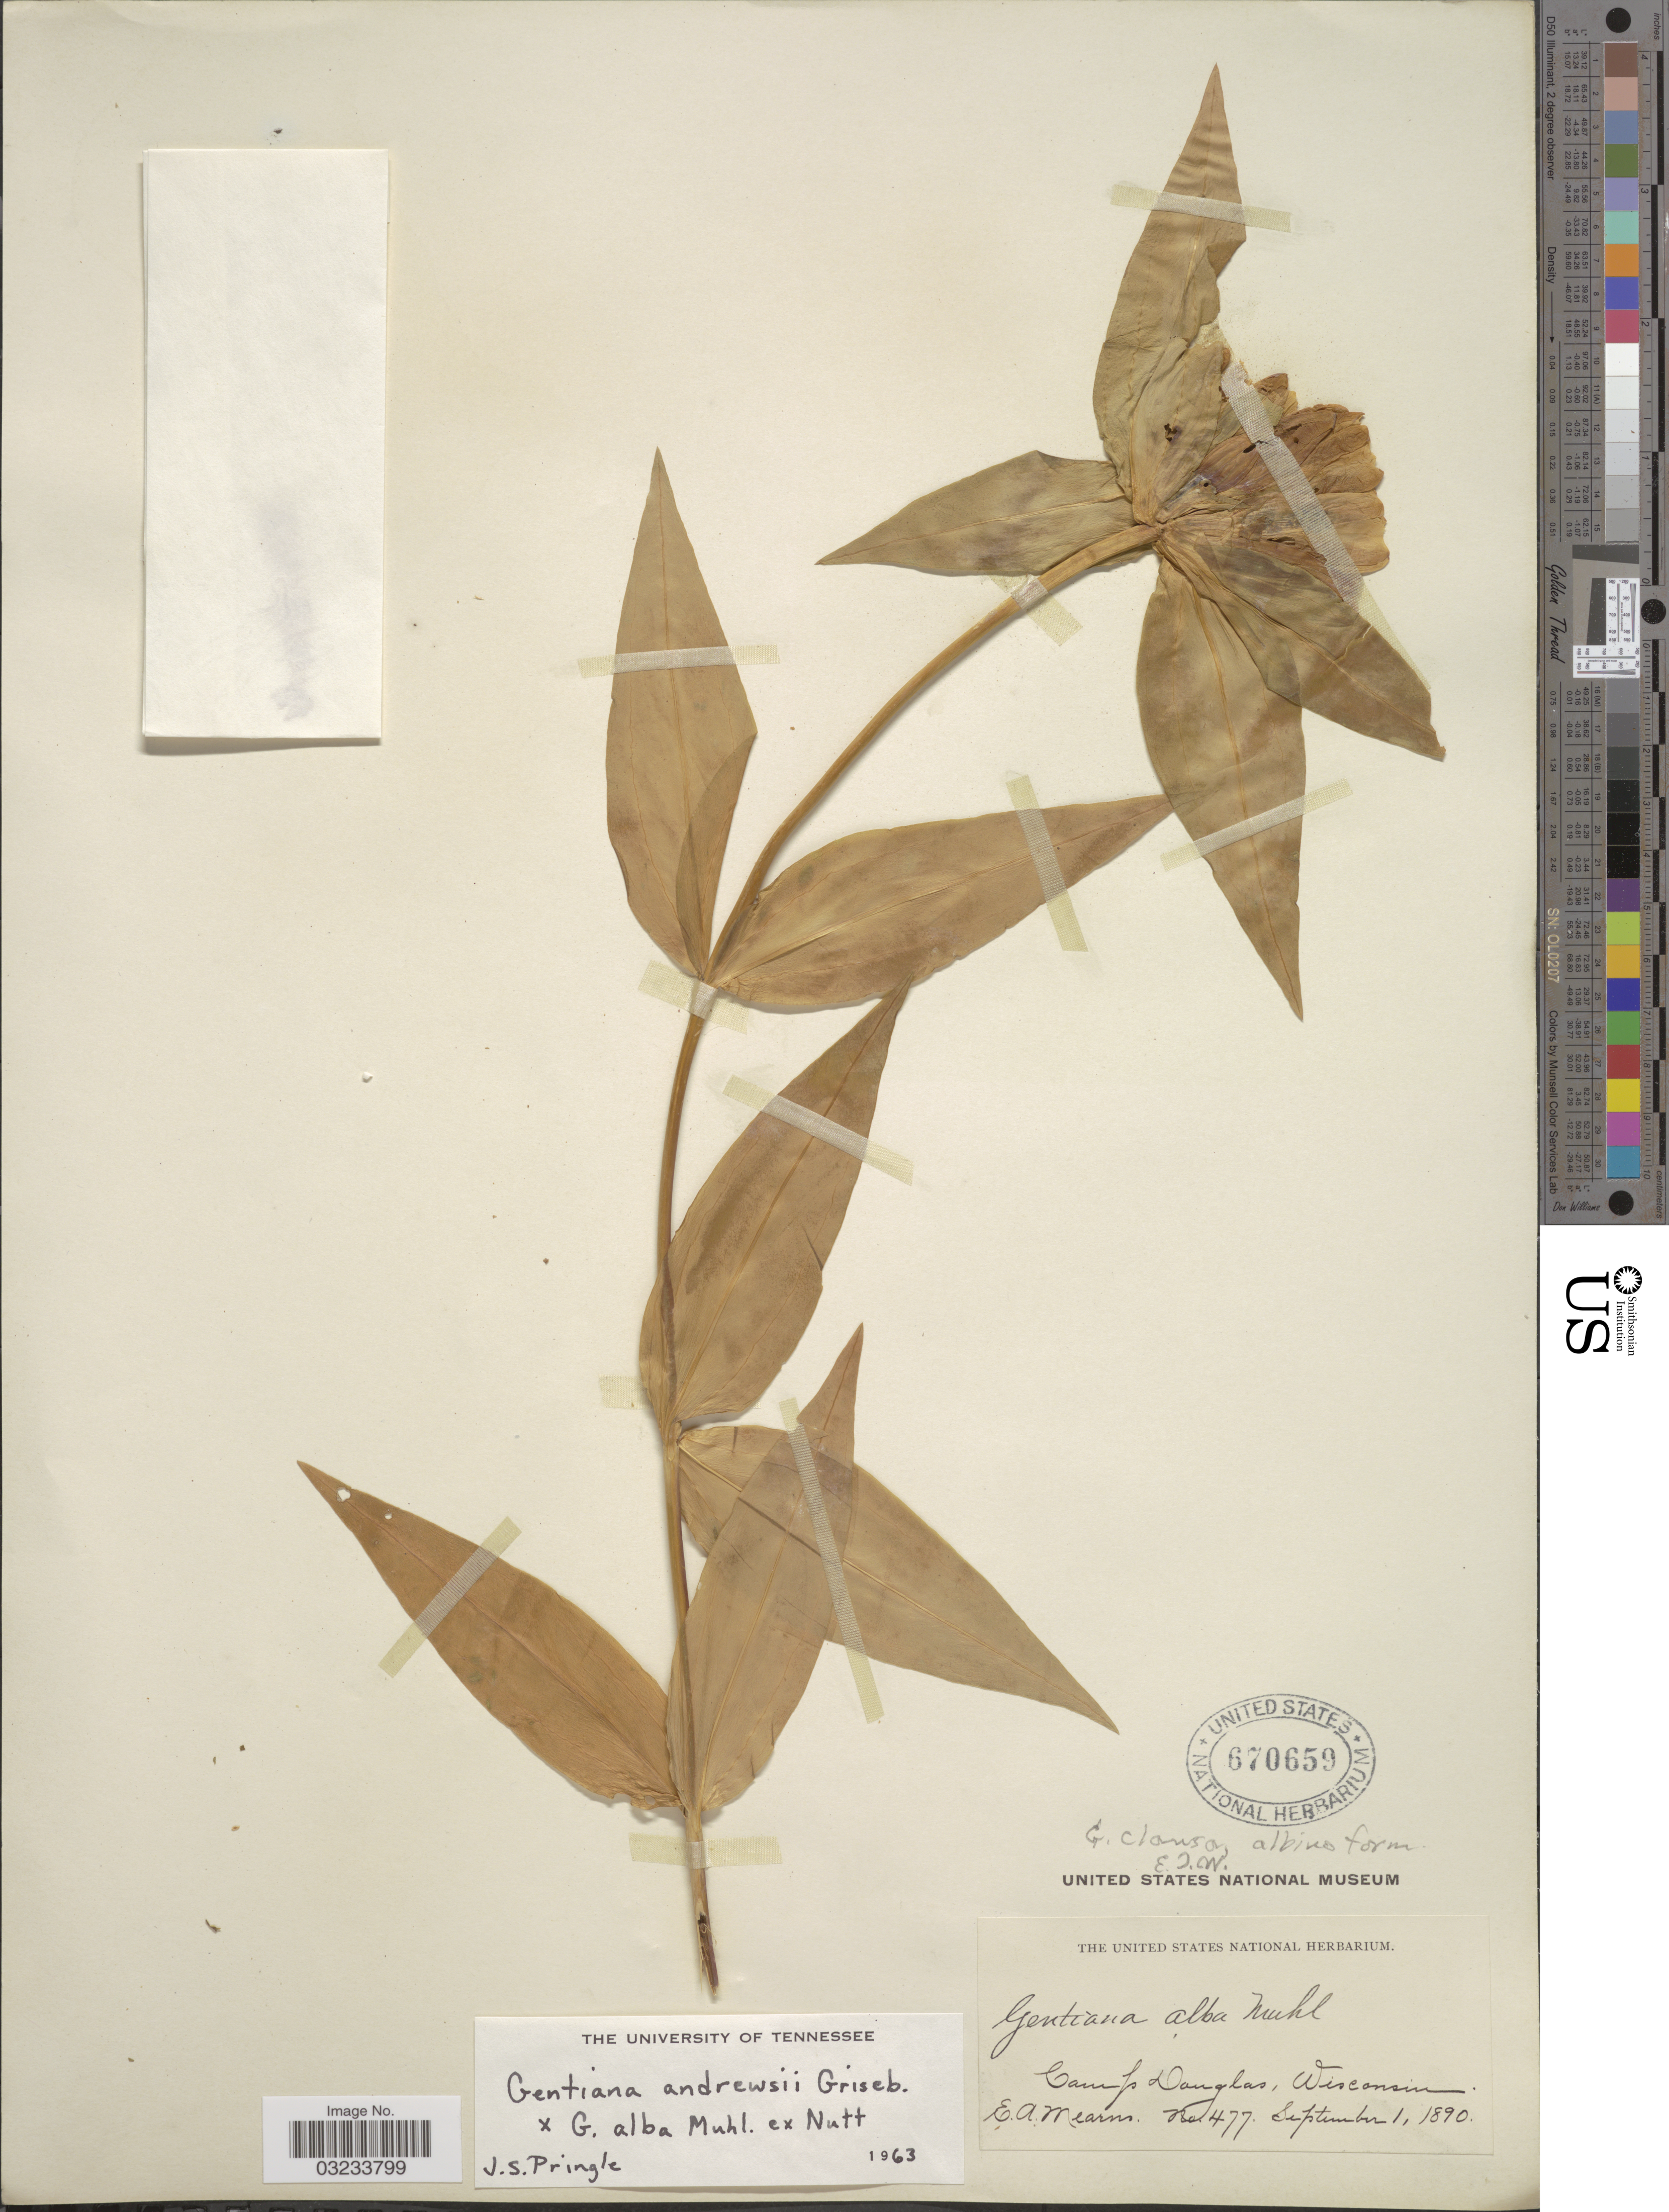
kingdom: Plantae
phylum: Tracheophyta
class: Magnoliopsida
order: Gentianales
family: Gentianaceae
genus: Gentiana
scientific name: Gentiana andrewsii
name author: Griseb.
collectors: E. A. Mearns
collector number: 477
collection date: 1890-09-01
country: United States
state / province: Wisconsin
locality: Camp Douglas.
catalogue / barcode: US 670659